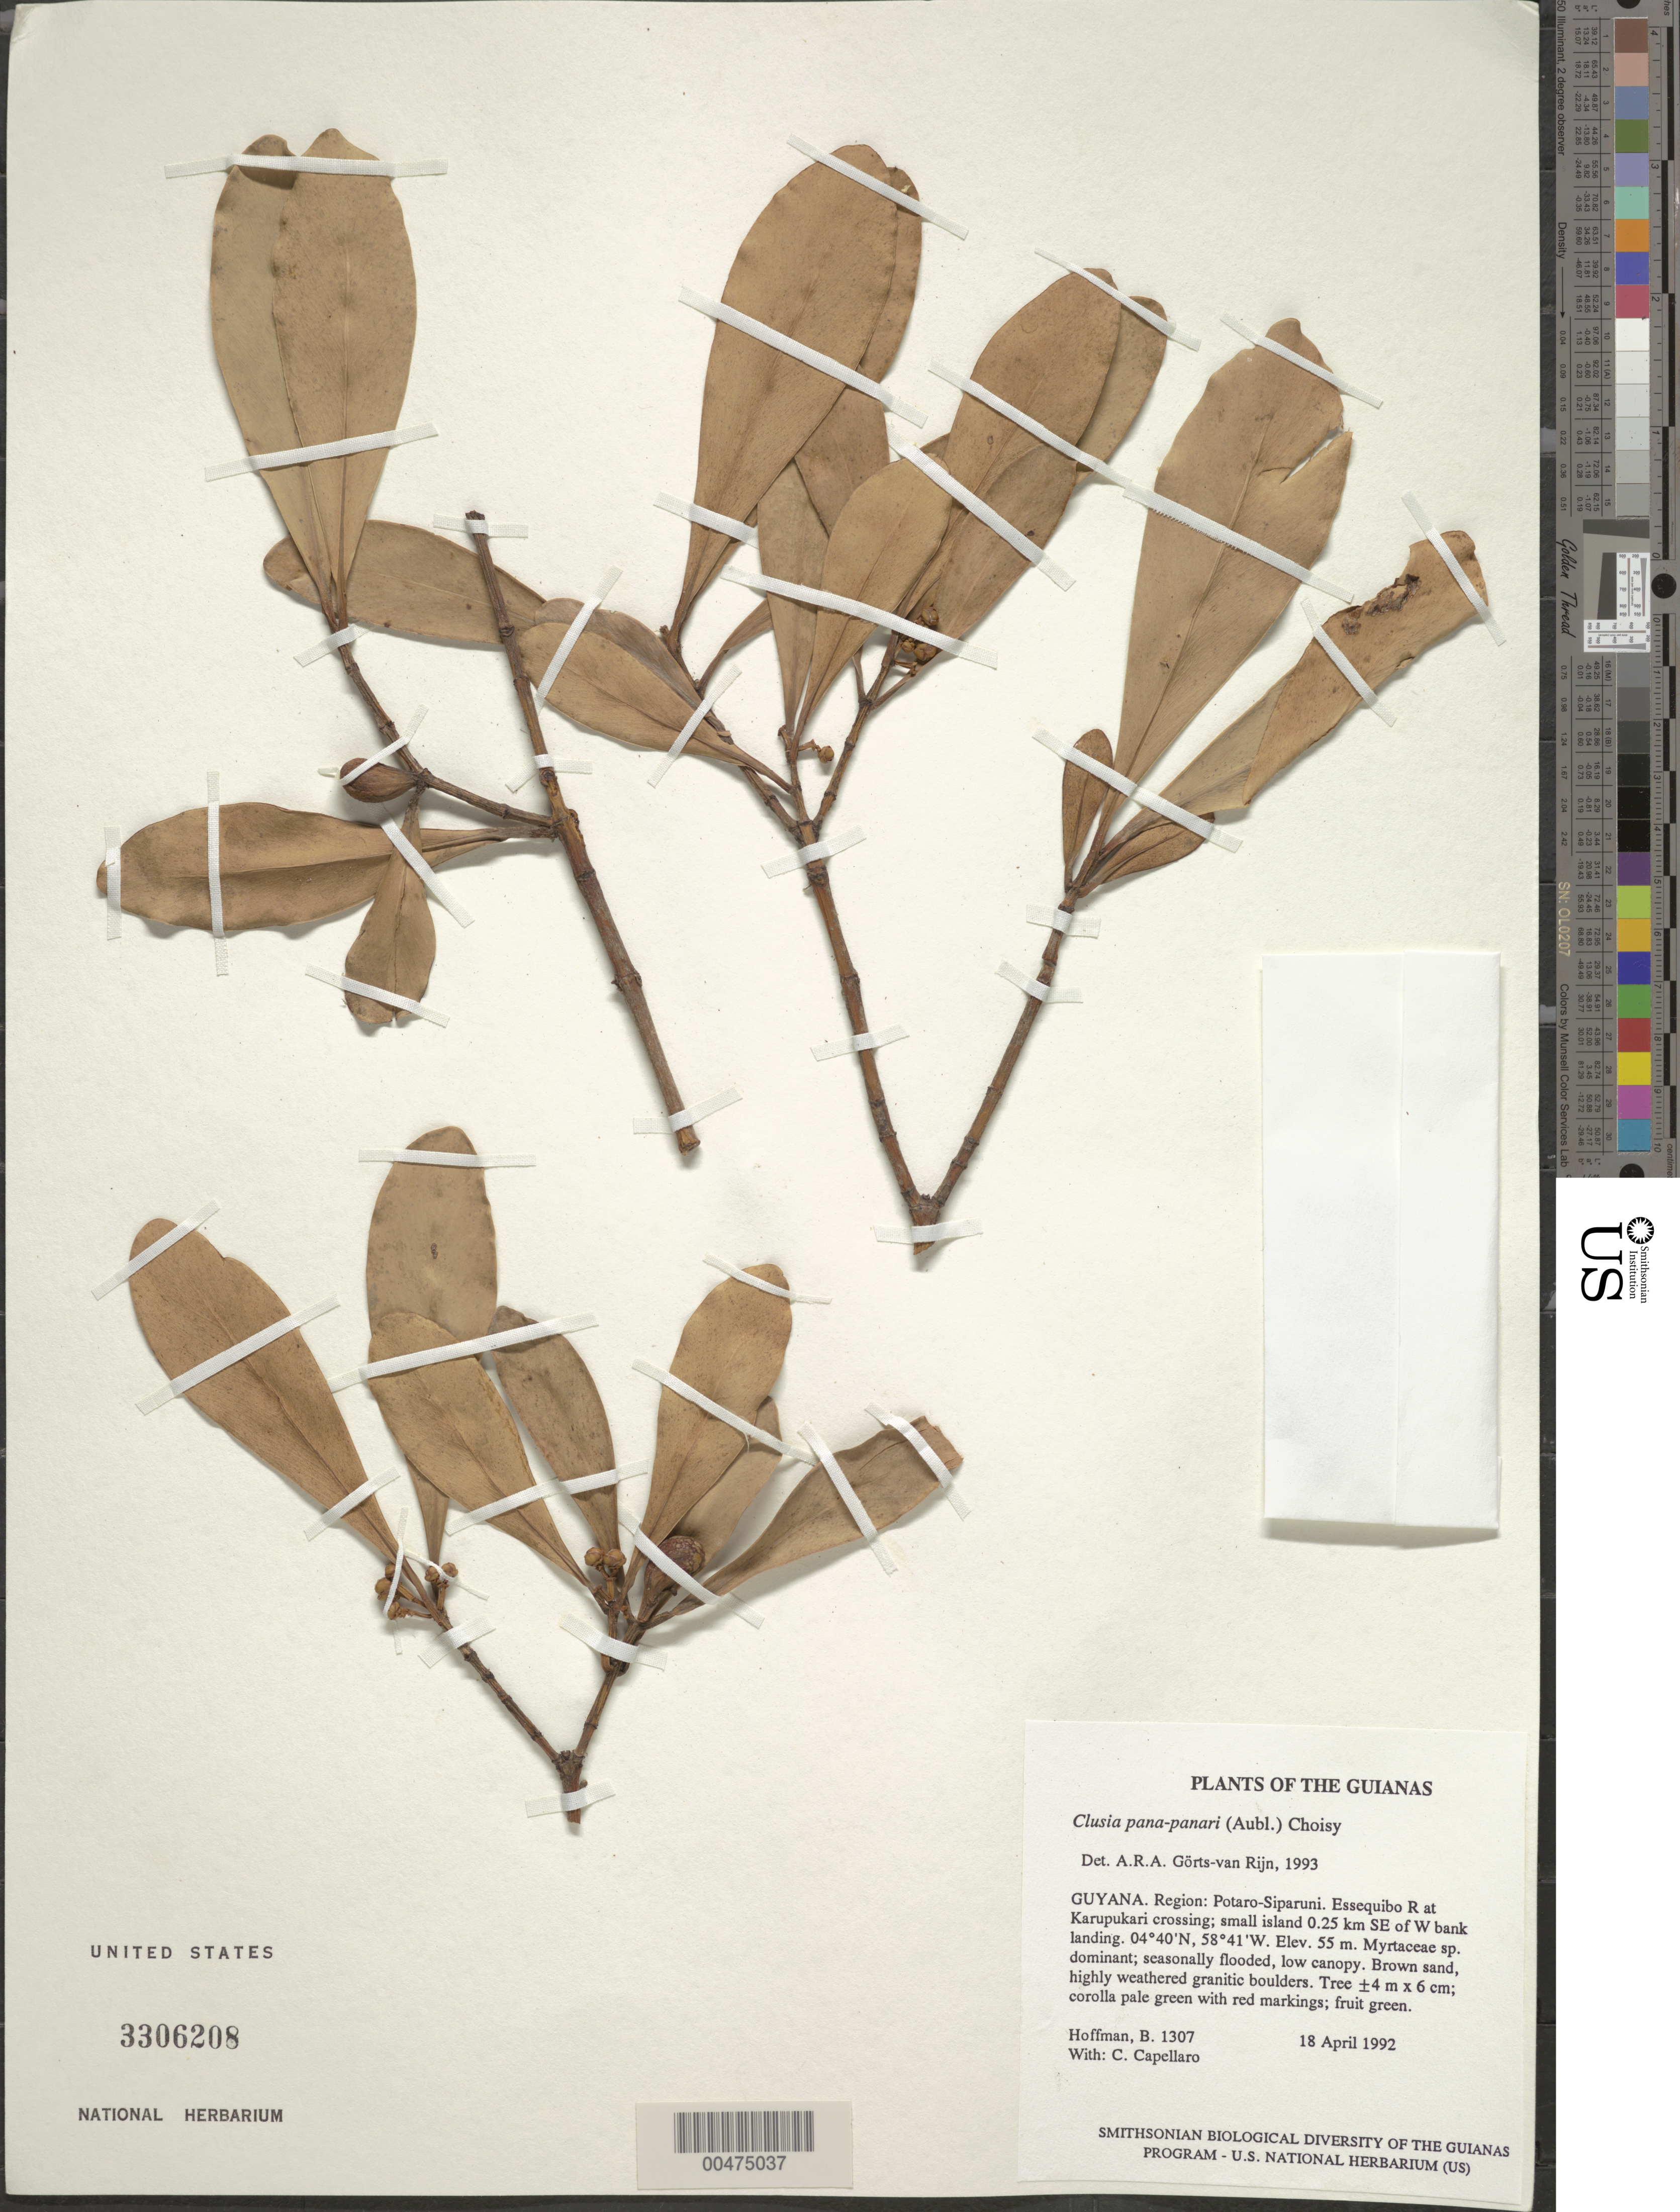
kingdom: Plantae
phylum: Tracheophyta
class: Magnoliopsida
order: Malpighiales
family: Clusiaceae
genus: Clusia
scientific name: Clusia panapanari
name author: (Aubl.) Choisy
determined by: Pipoly, J. J., III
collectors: B. Hoffman & C. Capellaro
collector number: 1307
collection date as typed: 18 April 1992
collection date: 1992-04-18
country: Guyana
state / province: Potaro-Siparuni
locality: Essequibo River at Karupukari crossing; beach on Indian House island, 1 km N. Iwokrama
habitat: Myrtaceae sp. dominant; seasonally flooded, low canopy. Brown sand, highly weathered granitic boulders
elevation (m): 55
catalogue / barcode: US 3306208